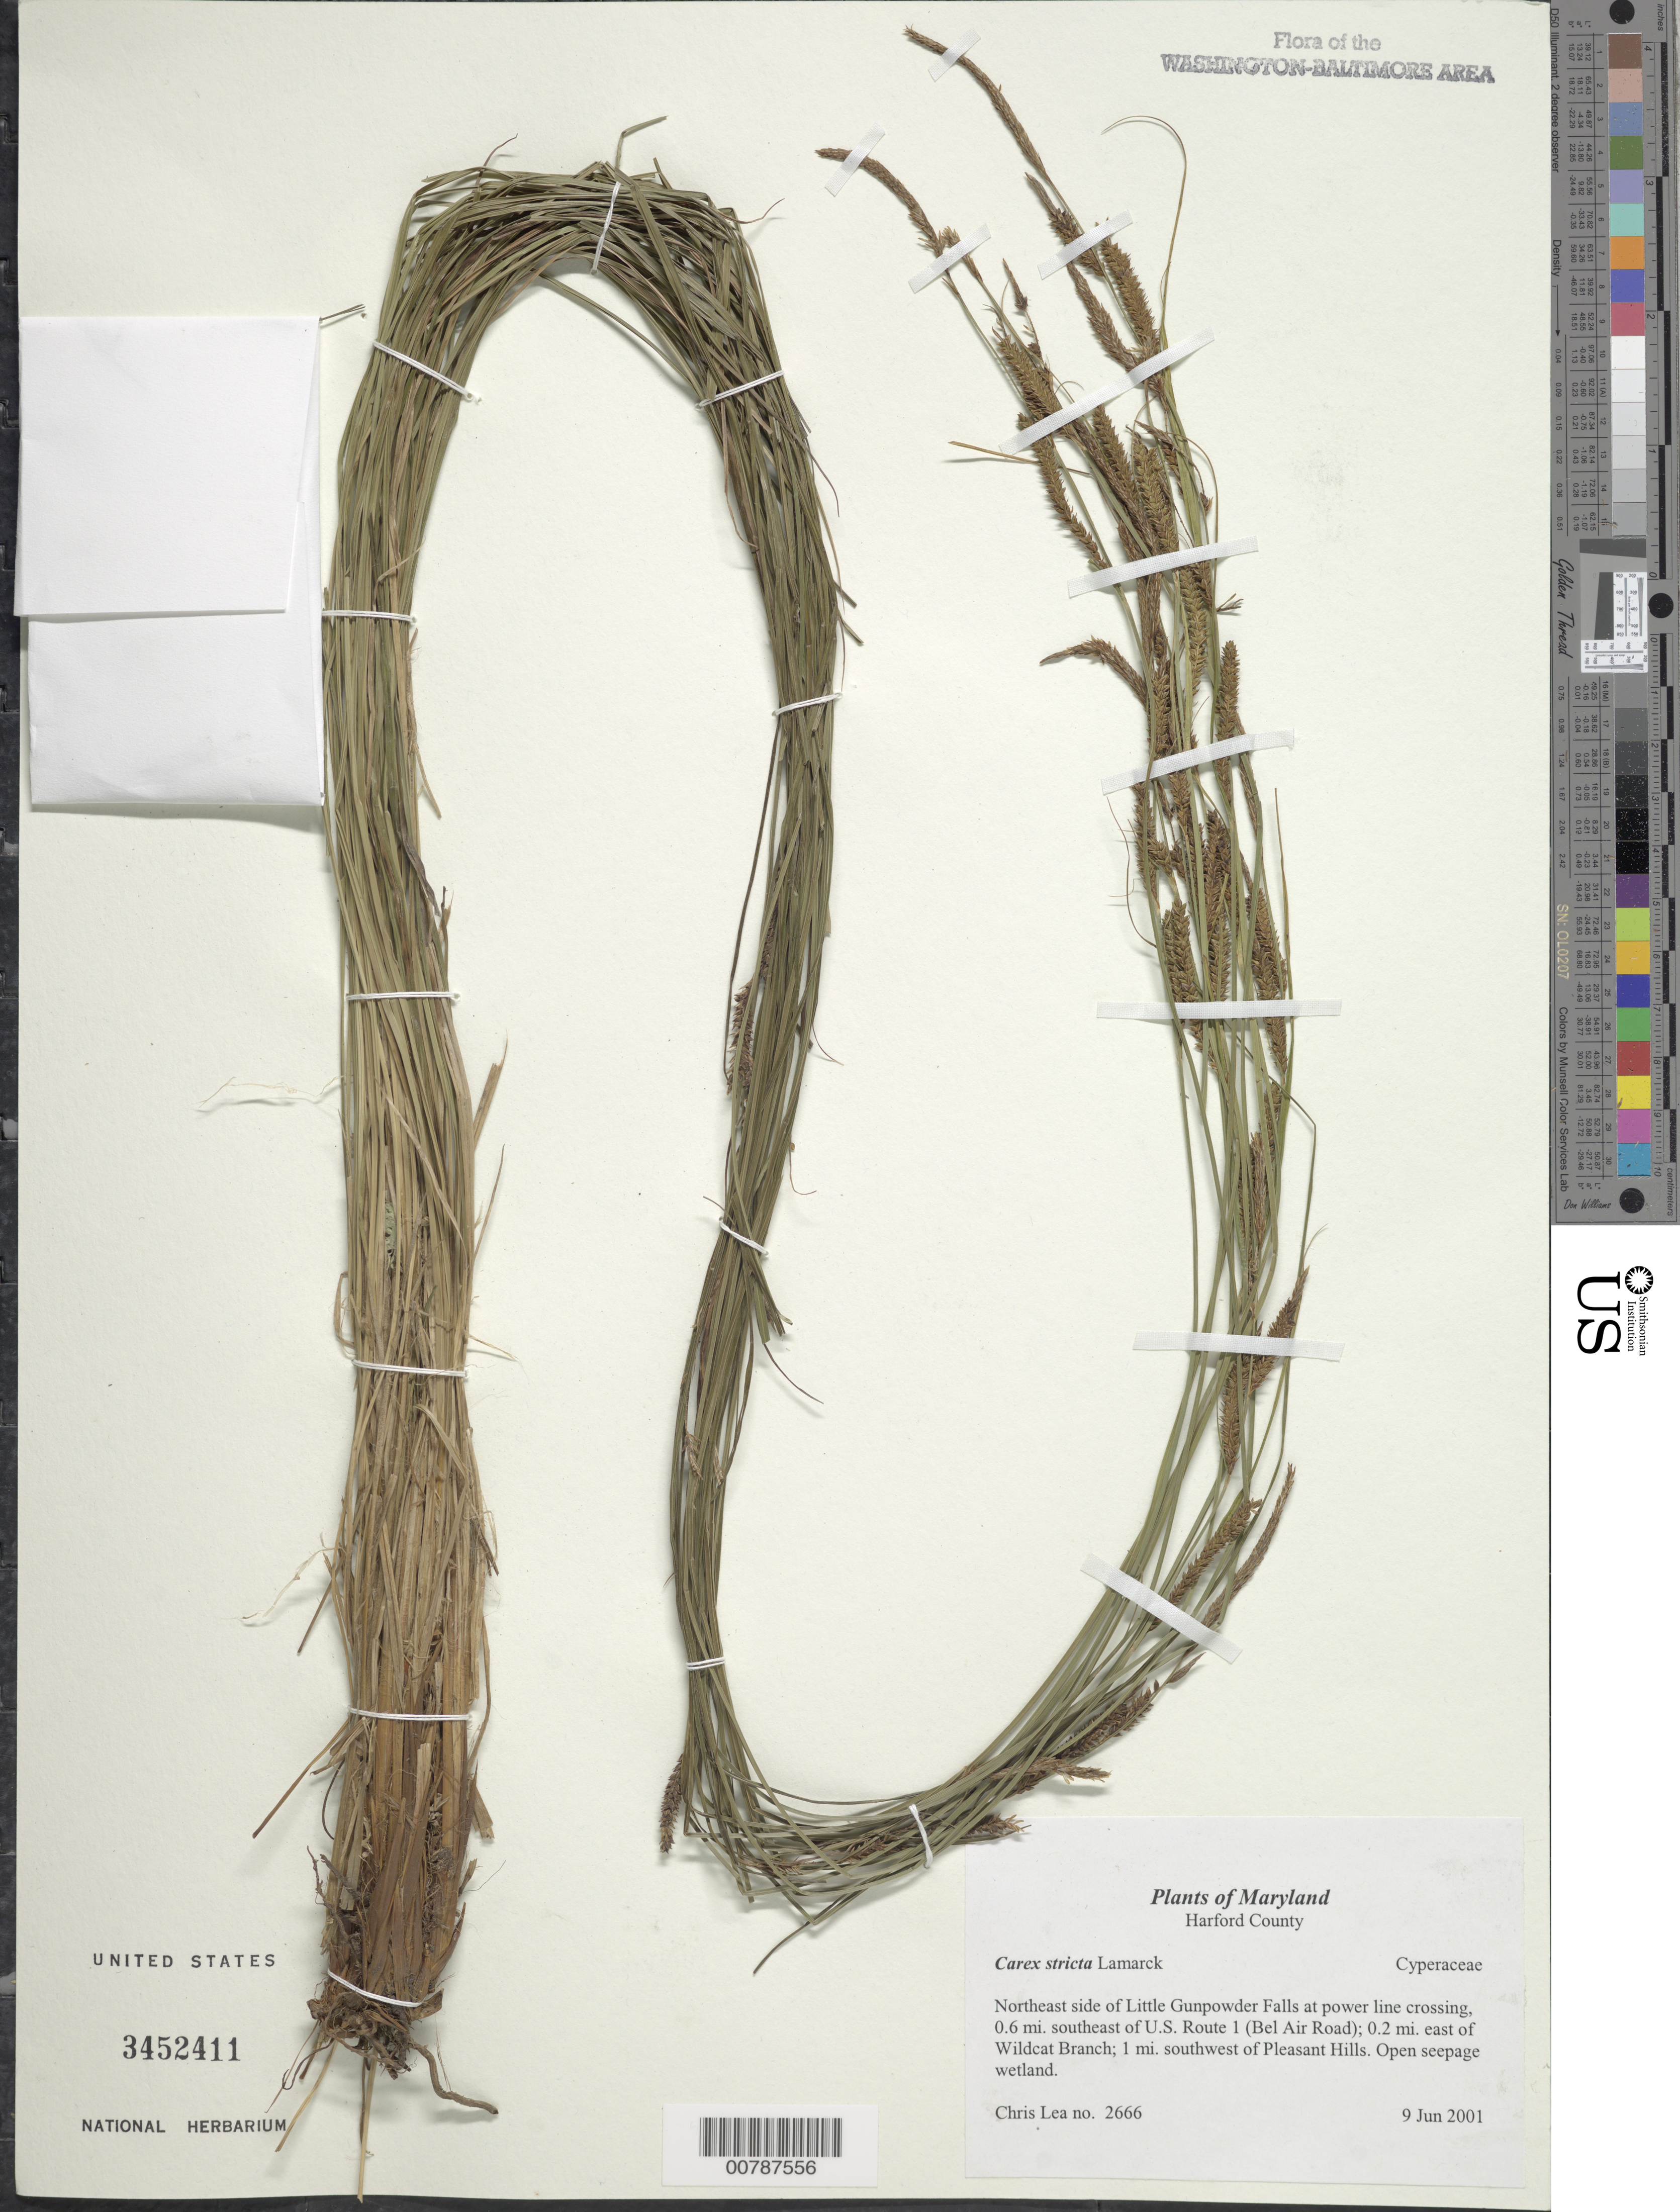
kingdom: Plantae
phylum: Tracheophyta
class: Liliopsida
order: Poales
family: Cyperaceae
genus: Carex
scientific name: Carex stricta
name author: Lam.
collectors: C. Lea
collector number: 2666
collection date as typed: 9 Jun 2001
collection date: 2001-06-09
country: United States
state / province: Maryland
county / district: Harford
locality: Northeast side of Little Gunpowder Falls at power line crossing, 0.6 mi. southeast of U.S. Route 1 (Bel Air Road); 0.2 mi. east of Wildcat Branch.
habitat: Open seepage wetland.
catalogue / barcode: US 3452411